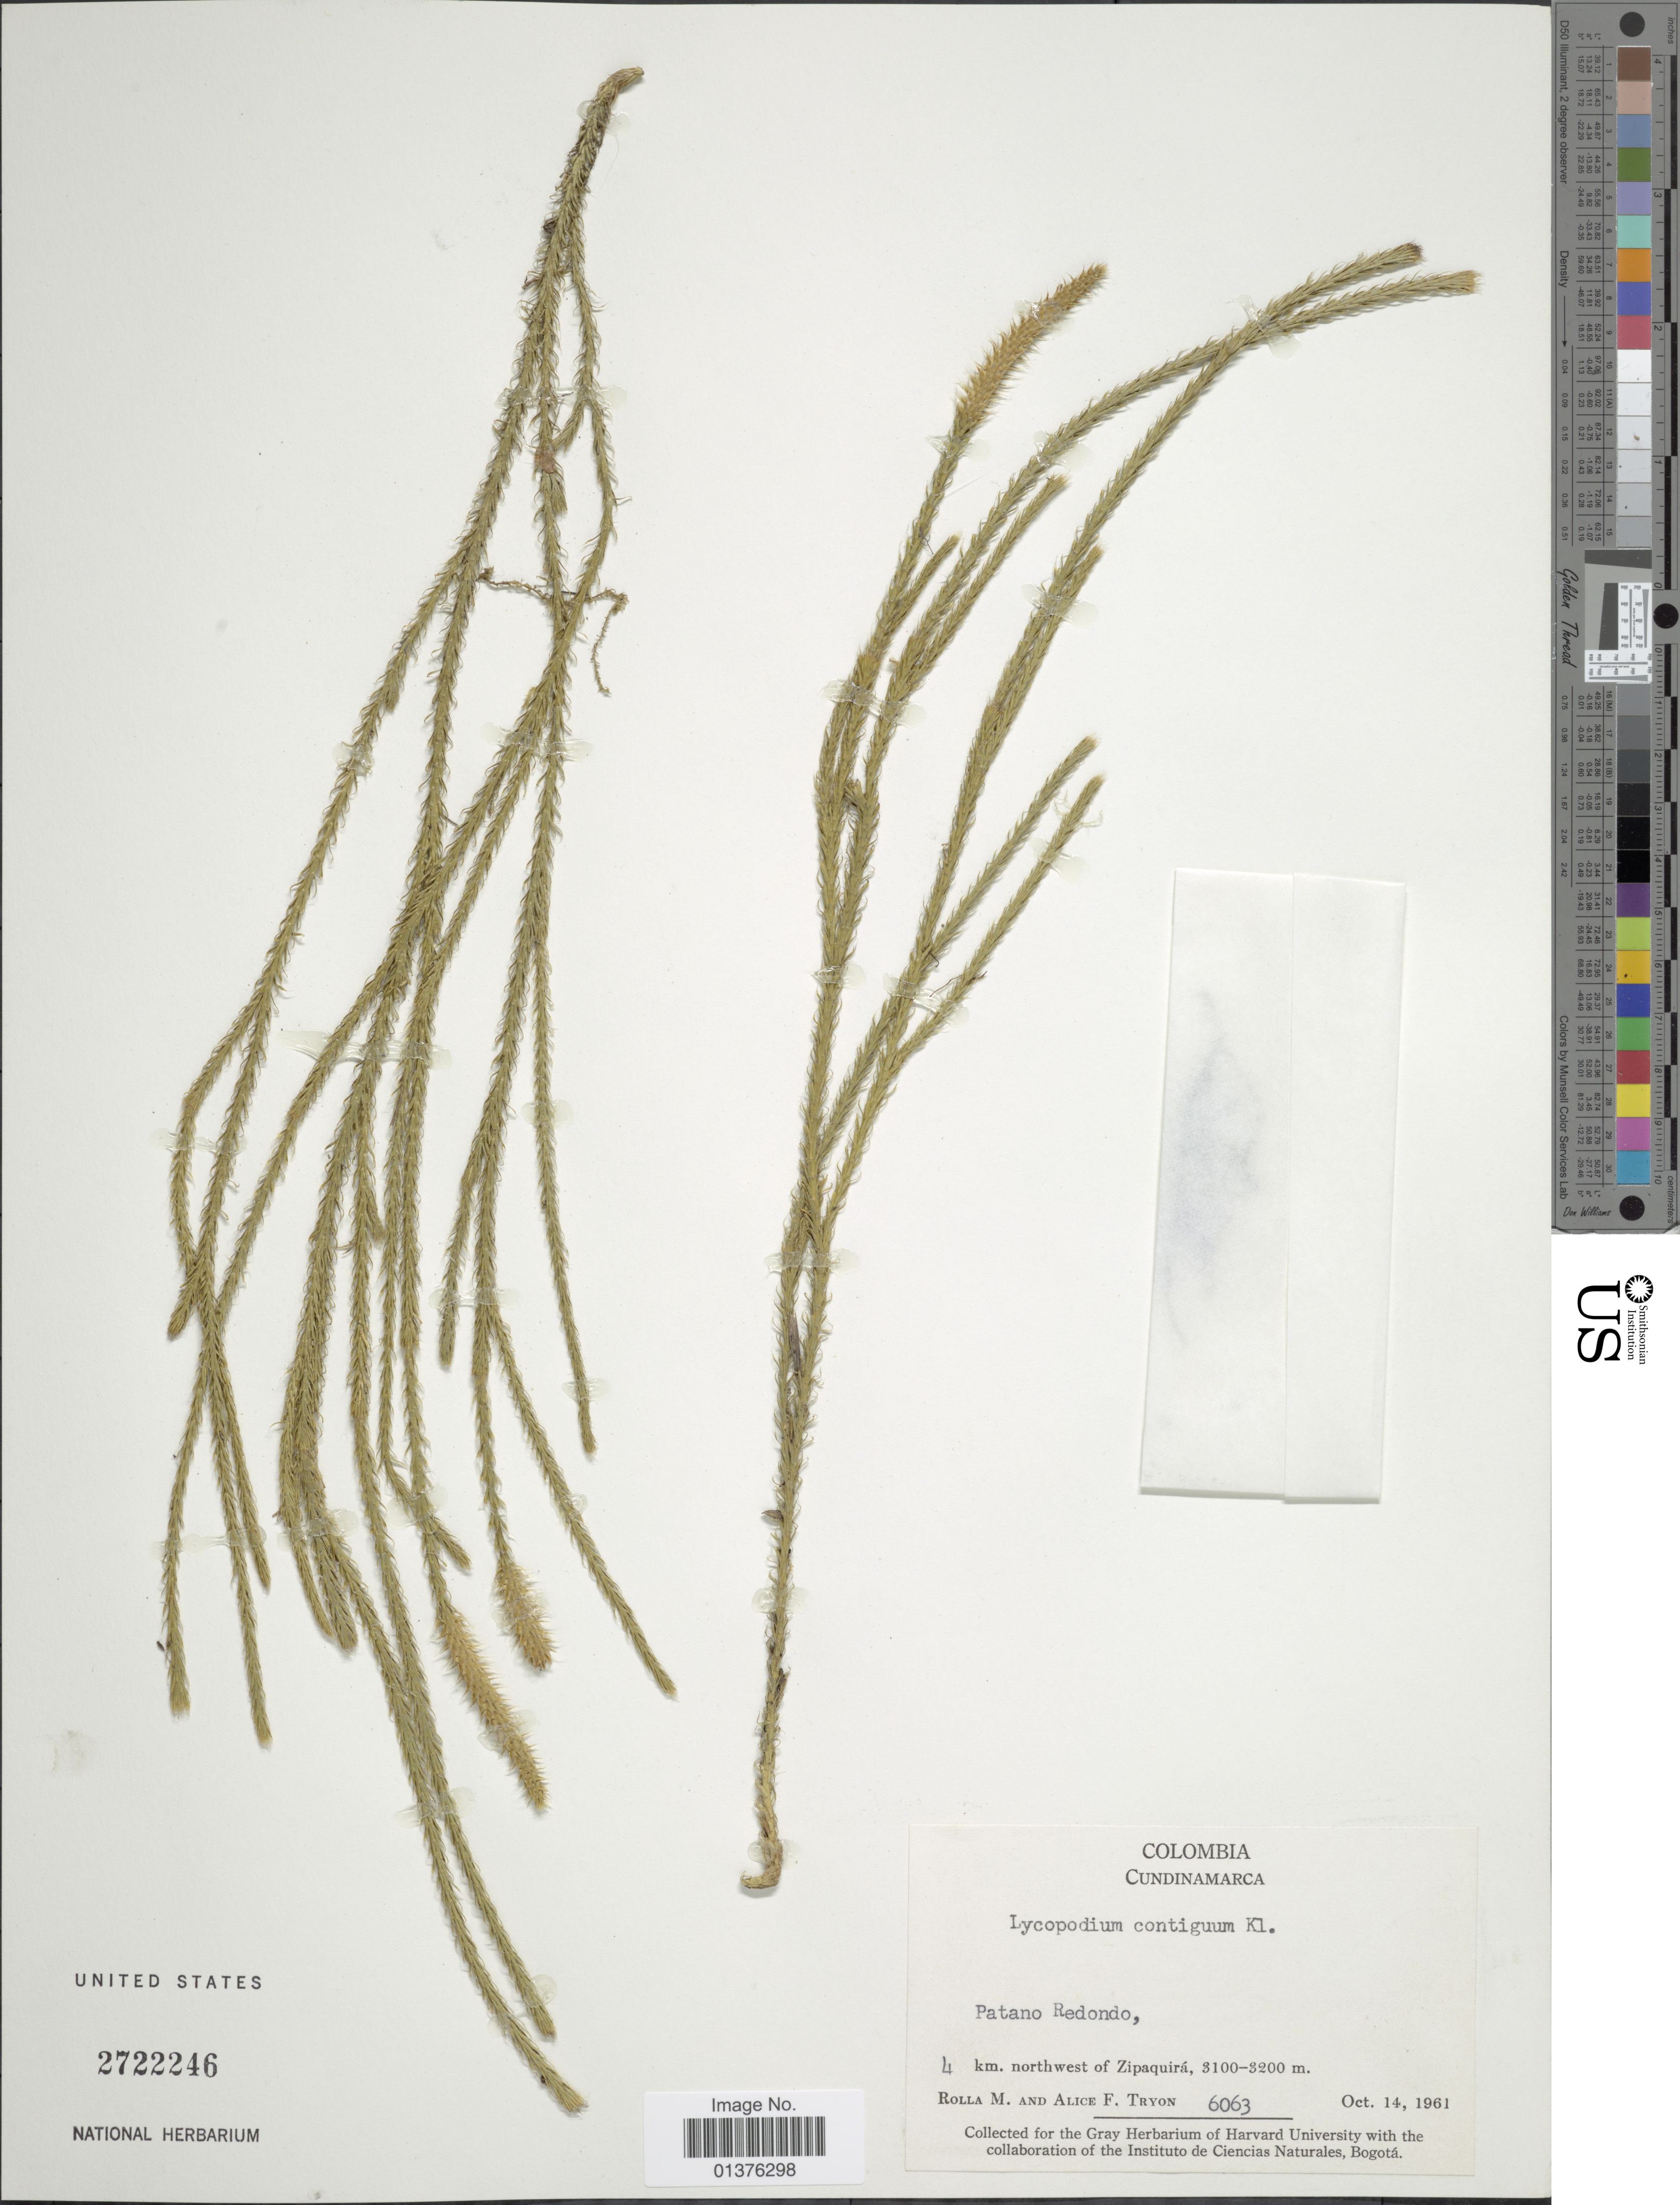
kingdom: Plantae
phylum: Tracheophyta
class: Lycopodiopsida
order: Lycopodiales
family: Lycopodiaceae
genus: Lycopodium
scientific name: Lycopodium clavatum subsp. contiguum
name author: (Klotzsch) B. Øllg.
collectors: M. Rolla & A. F. Tryon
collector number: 6063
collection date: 1961-10-14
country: Colombia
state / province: Cundinamarca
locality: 4km northwest of Zipaquir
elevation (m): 3100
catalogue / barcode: US 2722246